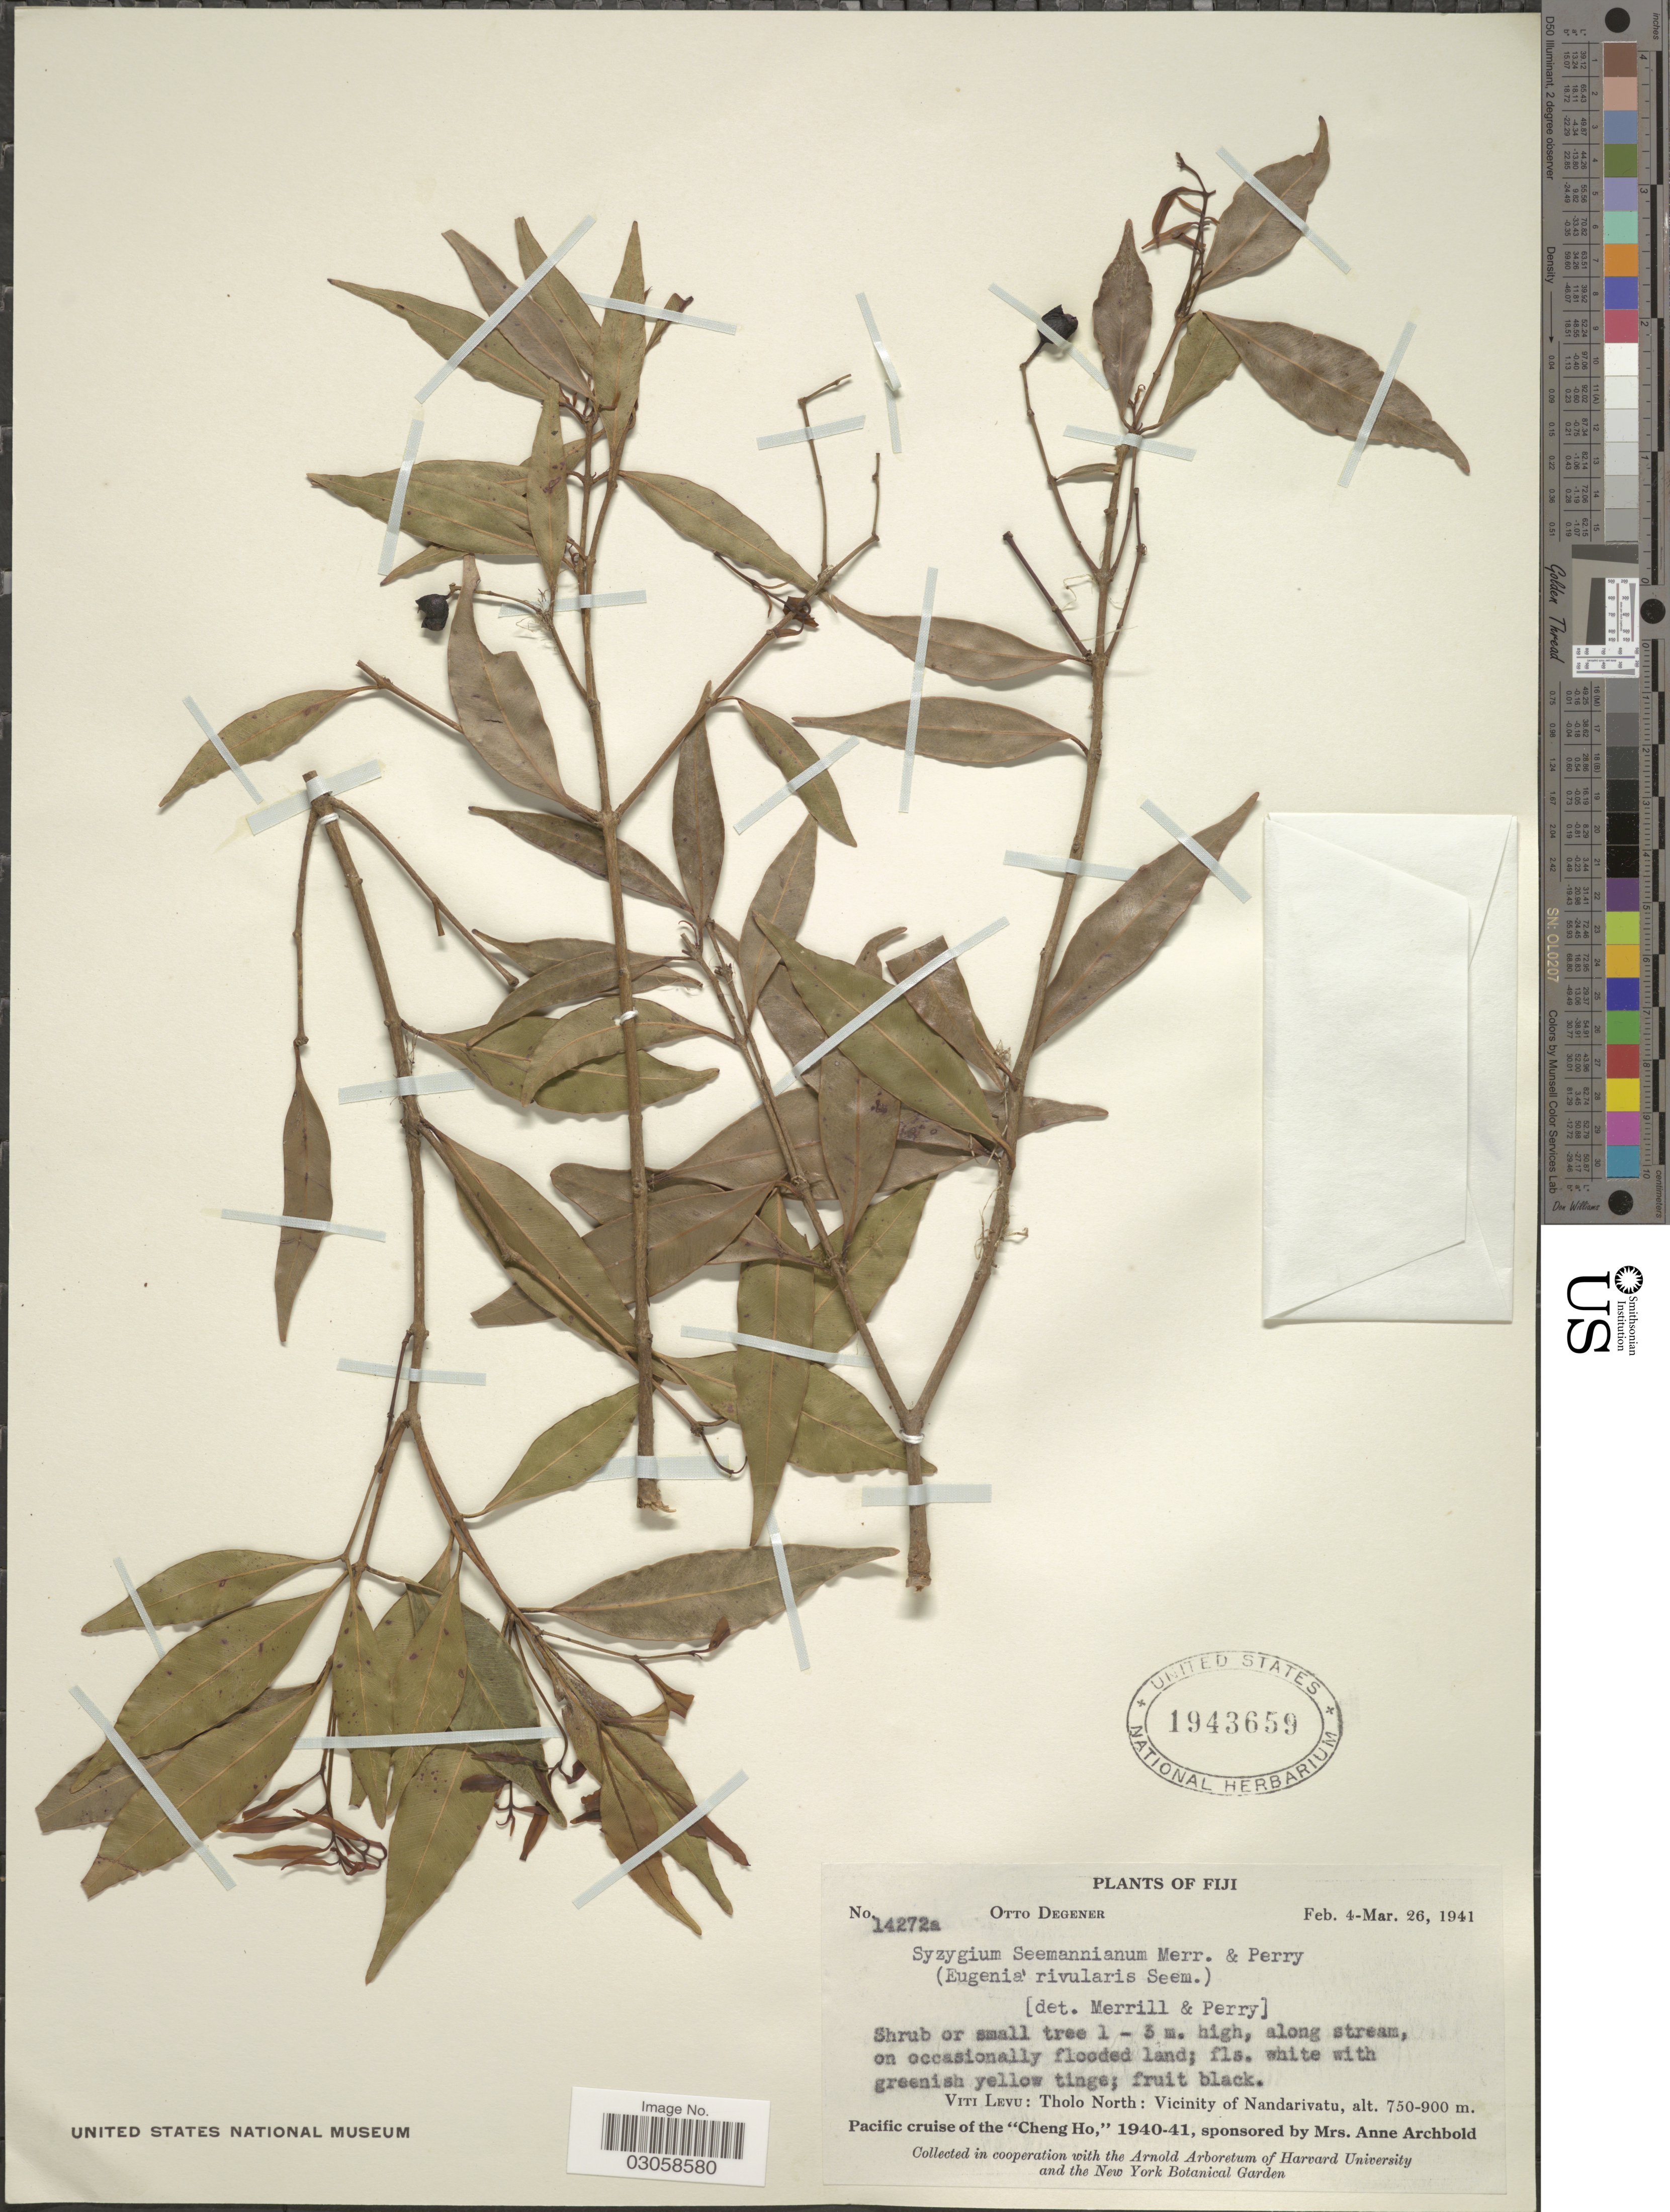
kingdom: Plantae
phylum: Tracheophyta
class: Magnoliopsida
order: Myrtales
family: Myrtaceae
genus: Syzygium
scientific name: Syzygium seemannianum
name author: Merr. & L.M. Perry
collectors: O. Degener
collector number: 14272a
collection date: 1941-02-04/1941-03-26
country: Fiji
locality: Viti Levu: Tholo North: Vicinity of Nandarivatu.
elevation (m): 750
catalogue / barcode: US 1943659